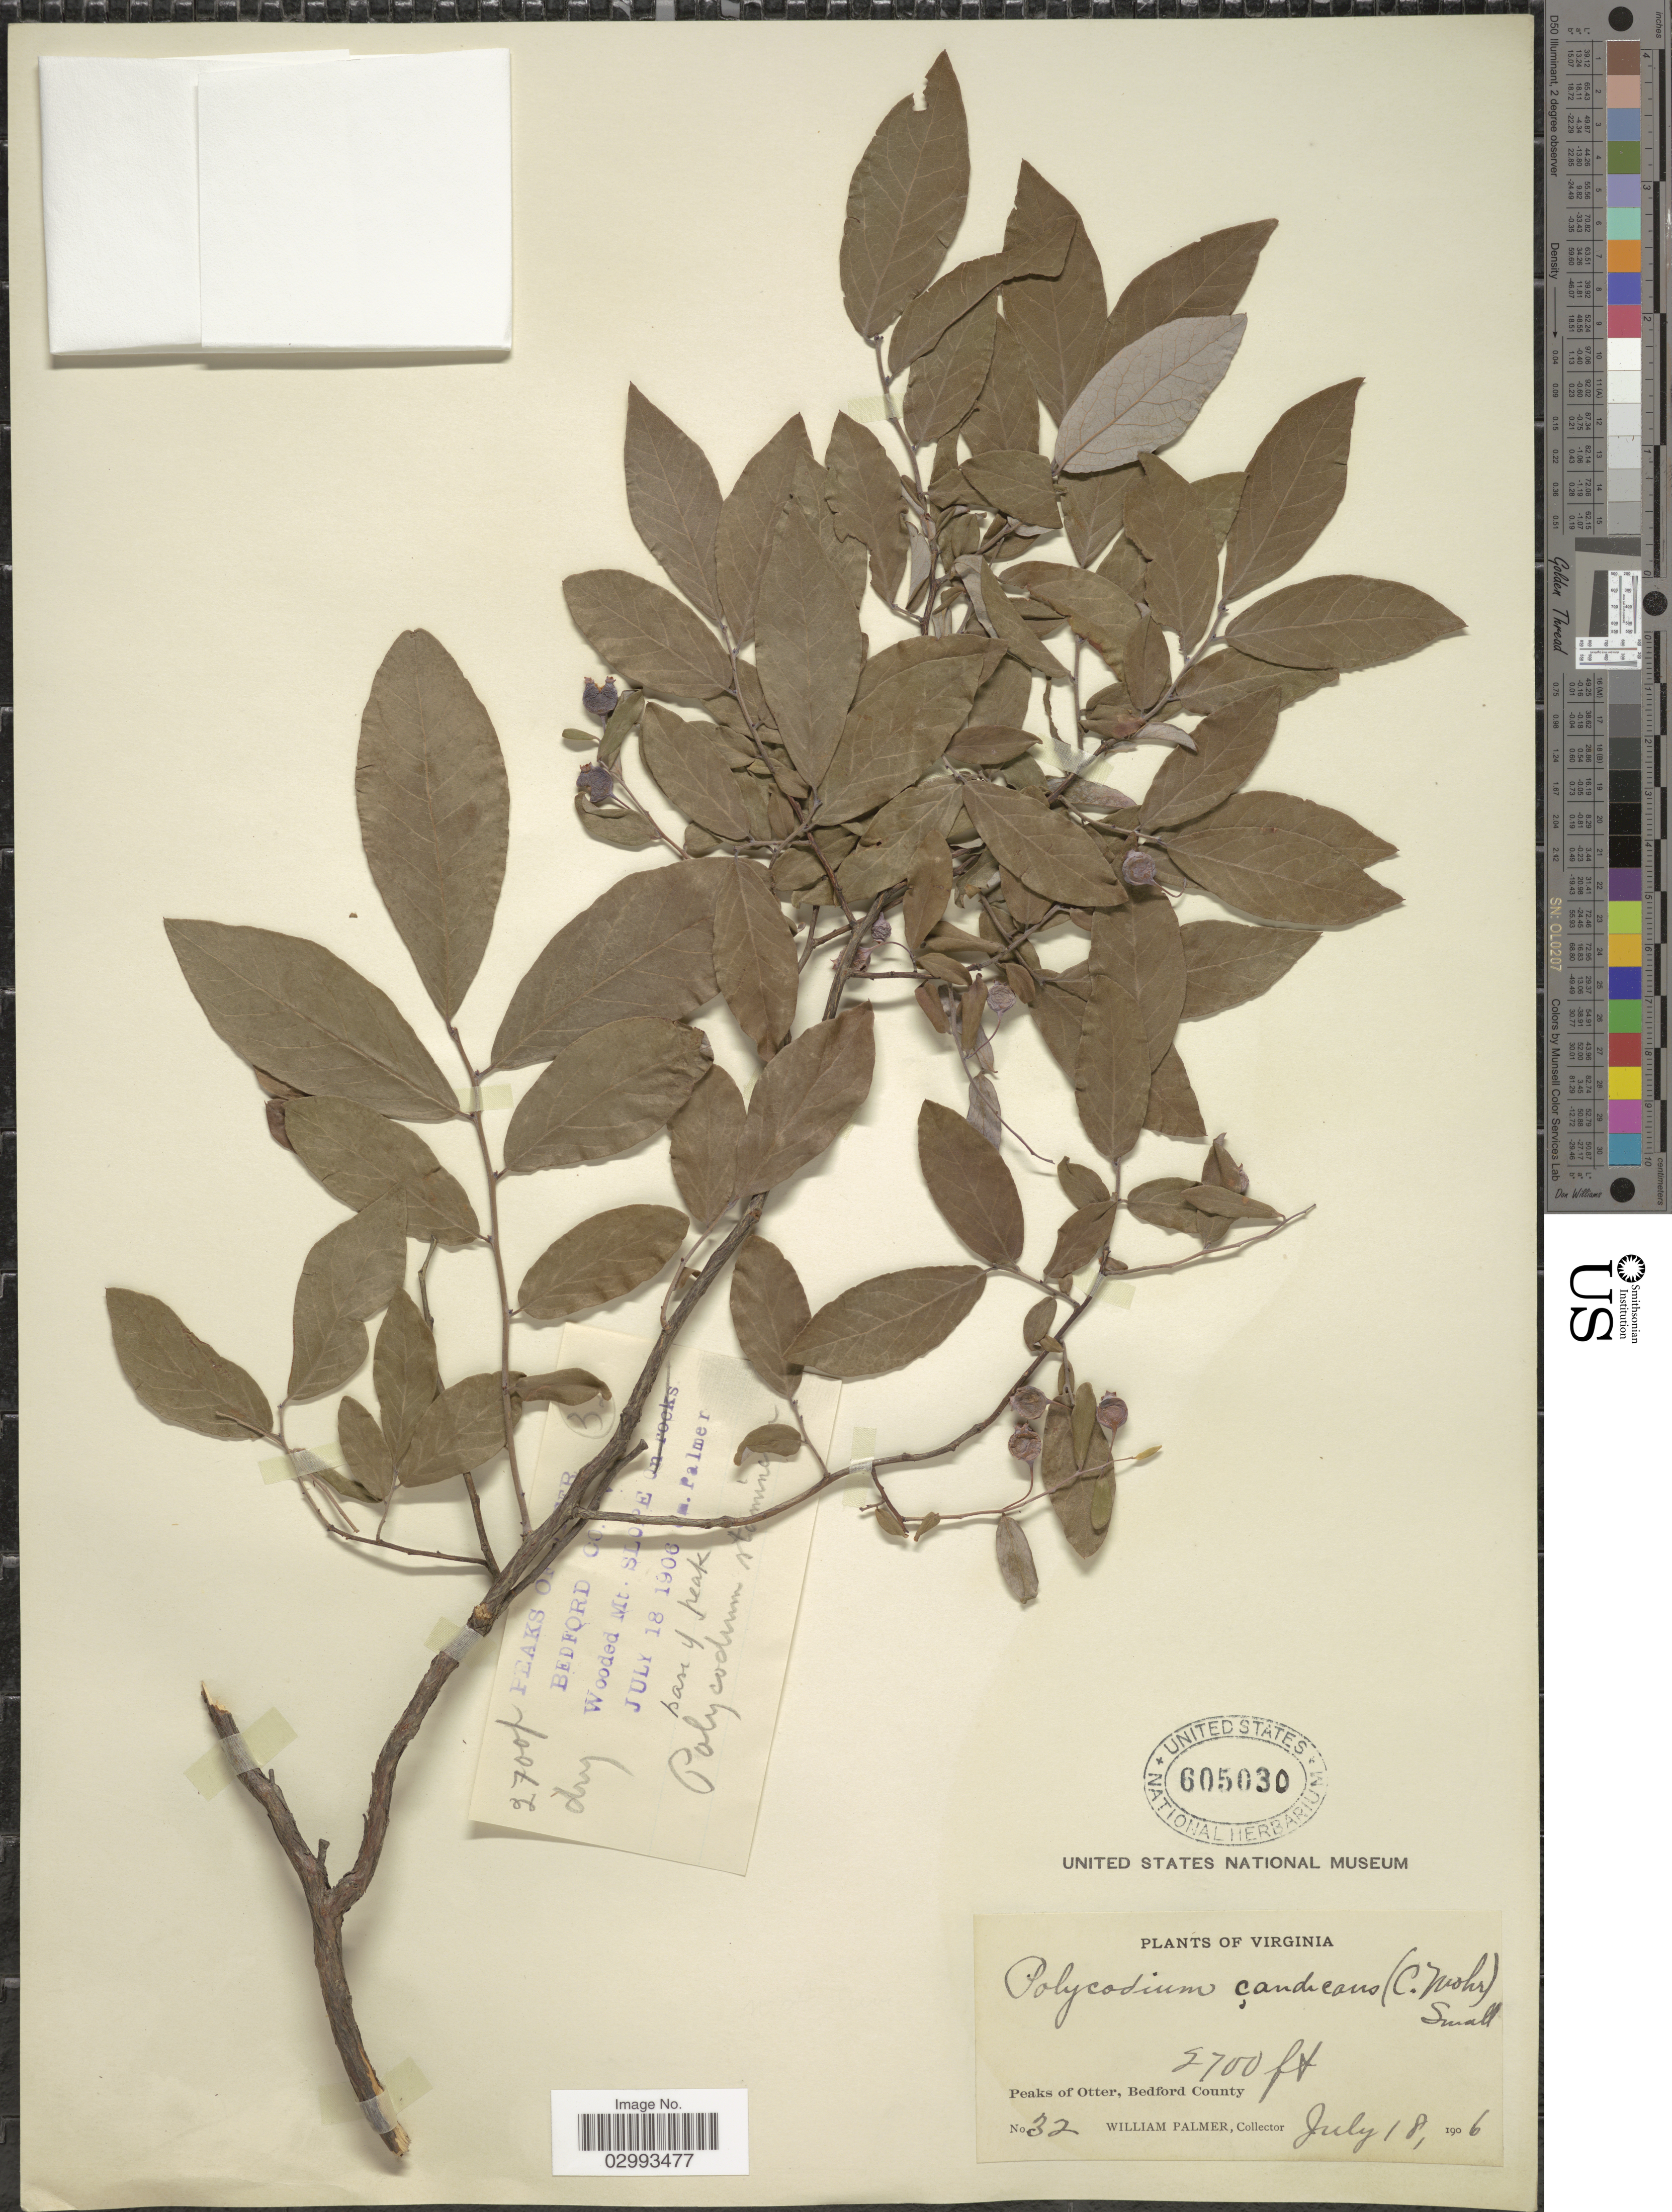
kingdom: Plantae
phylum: Tracheophyta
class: Magnoliopsida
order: Ericales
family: Ericaceae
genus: Polycodium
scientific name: Polycodium stamineum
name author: (L.) Greene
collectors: W. Palmer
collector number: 32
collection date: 1906-07-18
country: United States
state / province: Virginia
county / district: Bedford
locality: Peaks of Otter, Bedford County.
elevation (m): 823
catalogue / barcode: US 605030